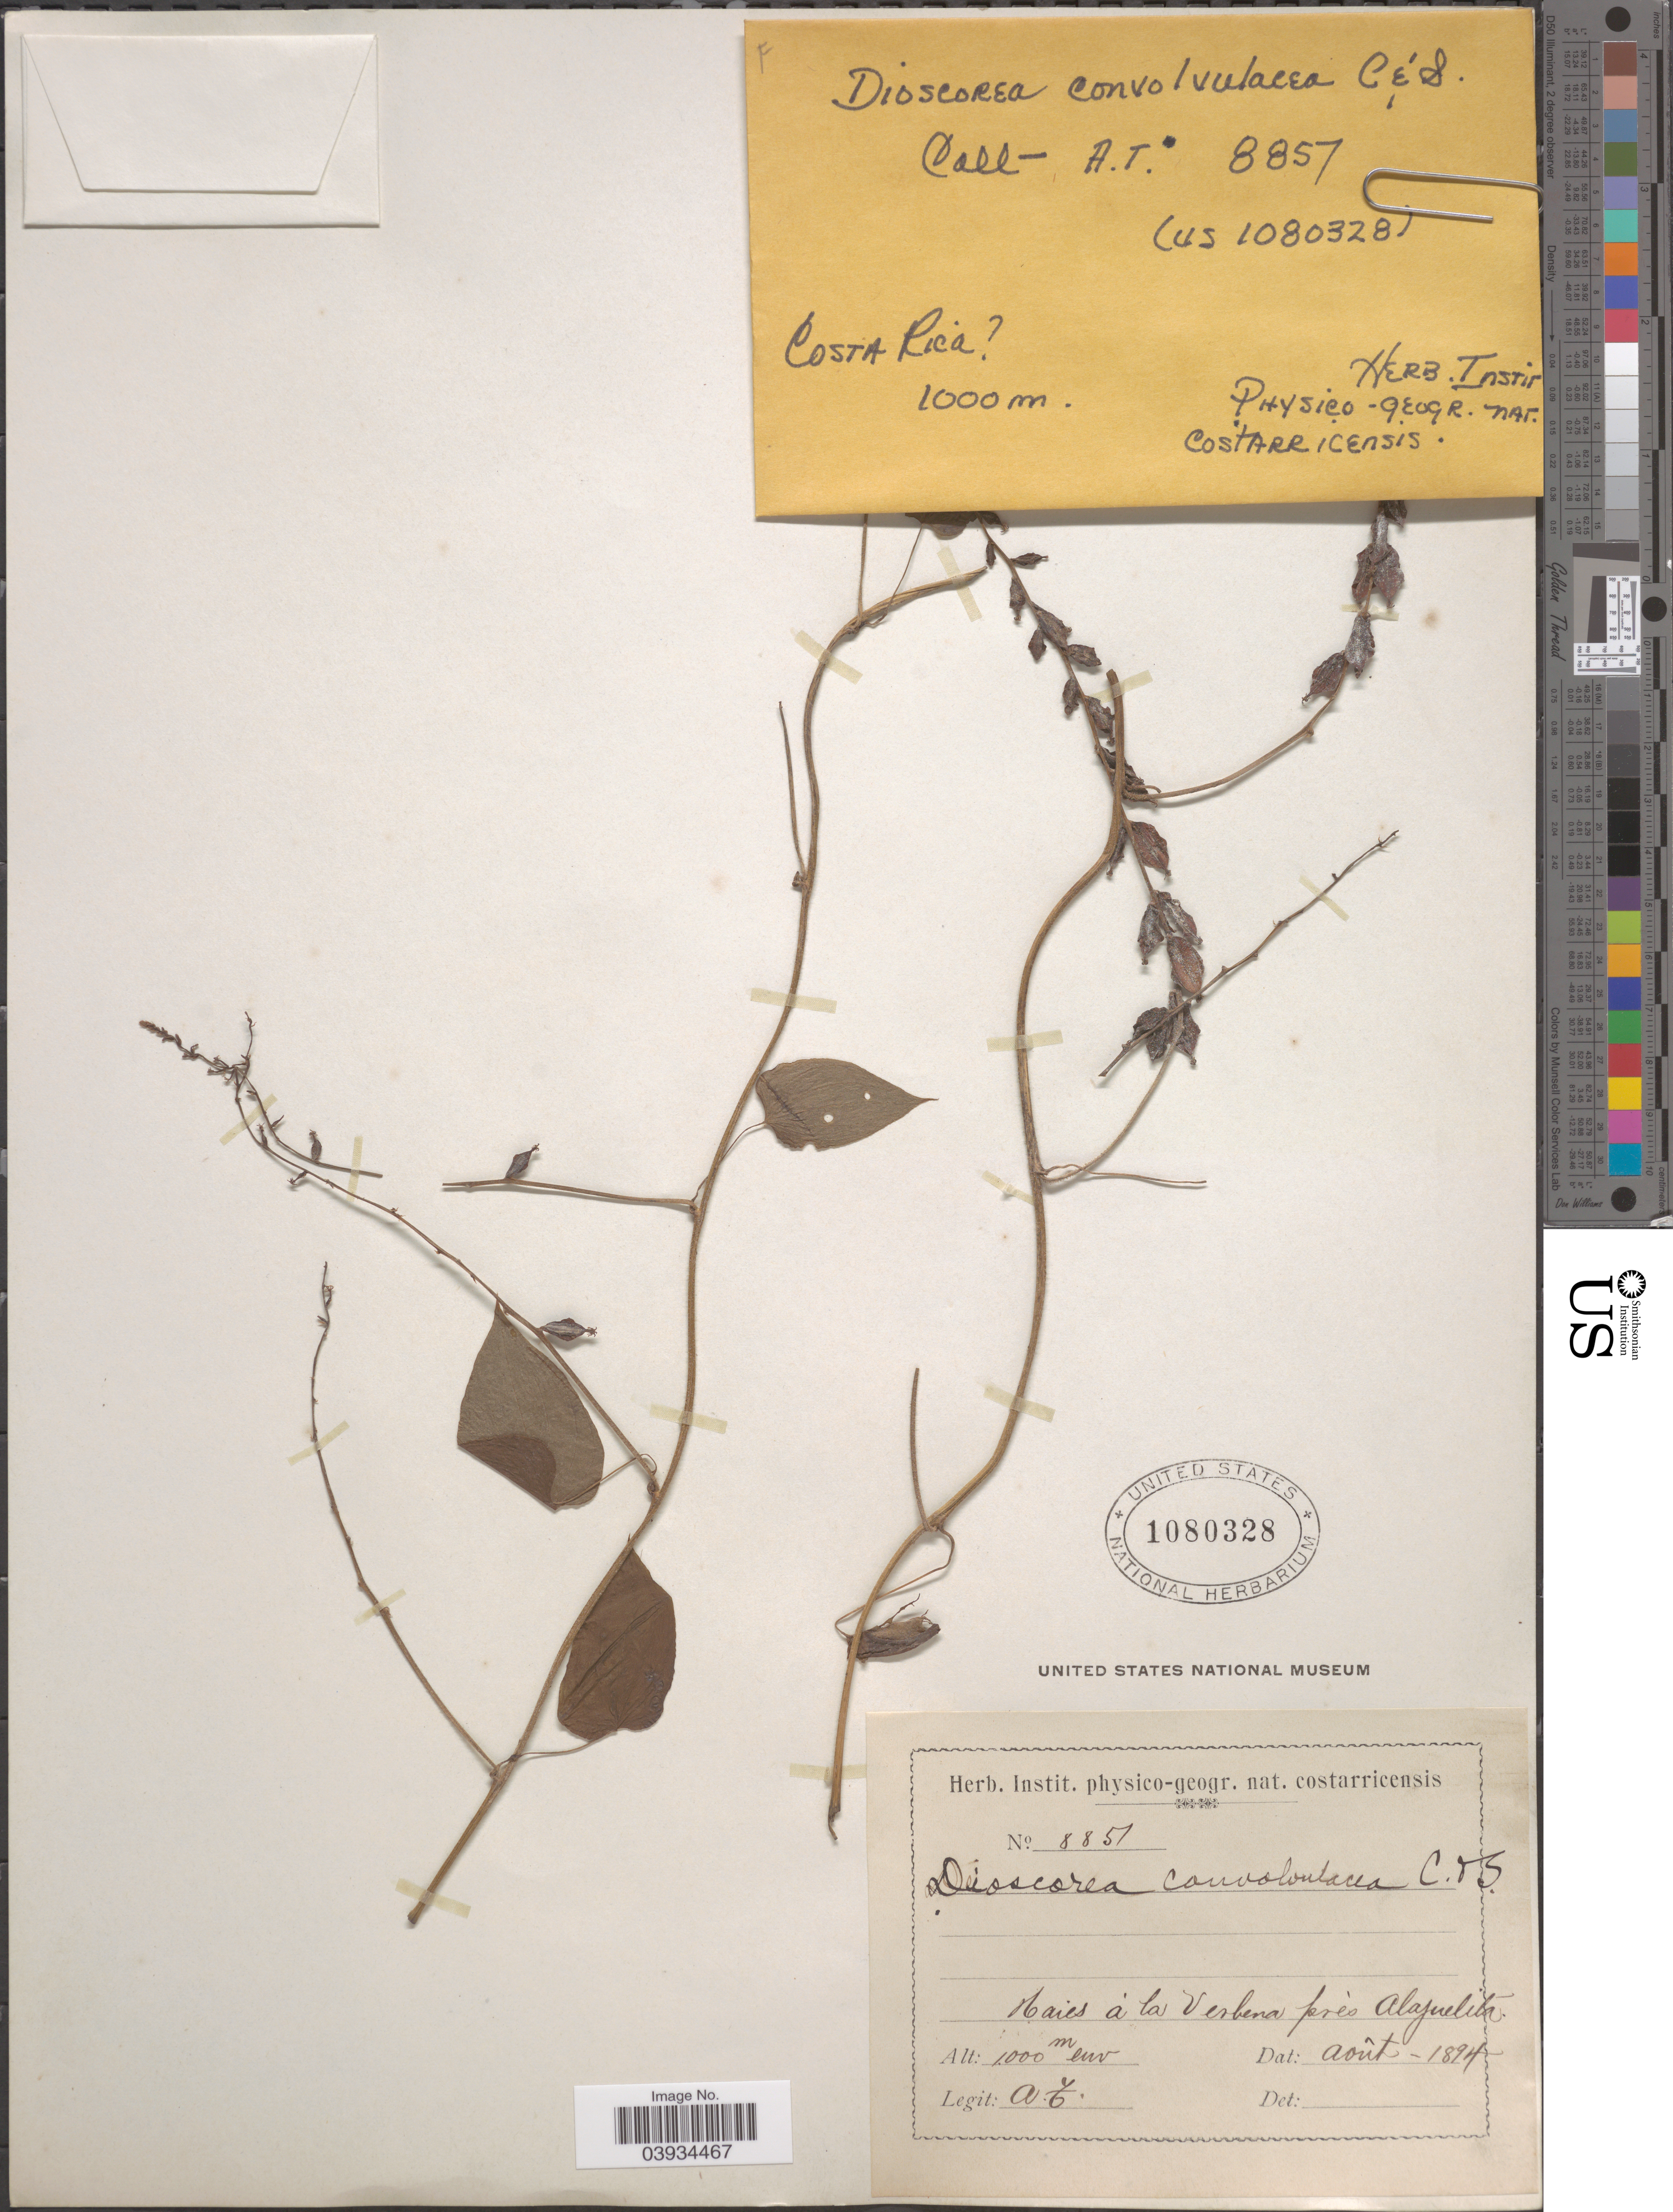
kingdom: Plantae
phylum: Tracheophyta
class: Liliopsida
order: Dioscoreales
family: Dioscoreaceae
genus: Dioscorea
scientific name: Dioscorea convolvulacea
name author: Schltdl. & Cham.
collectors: A. T.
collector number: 8857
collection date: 1894-08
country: Costa Rica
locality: Haies á la Verbena près Alajuelita.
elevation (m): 1000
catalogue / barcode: US 1080328